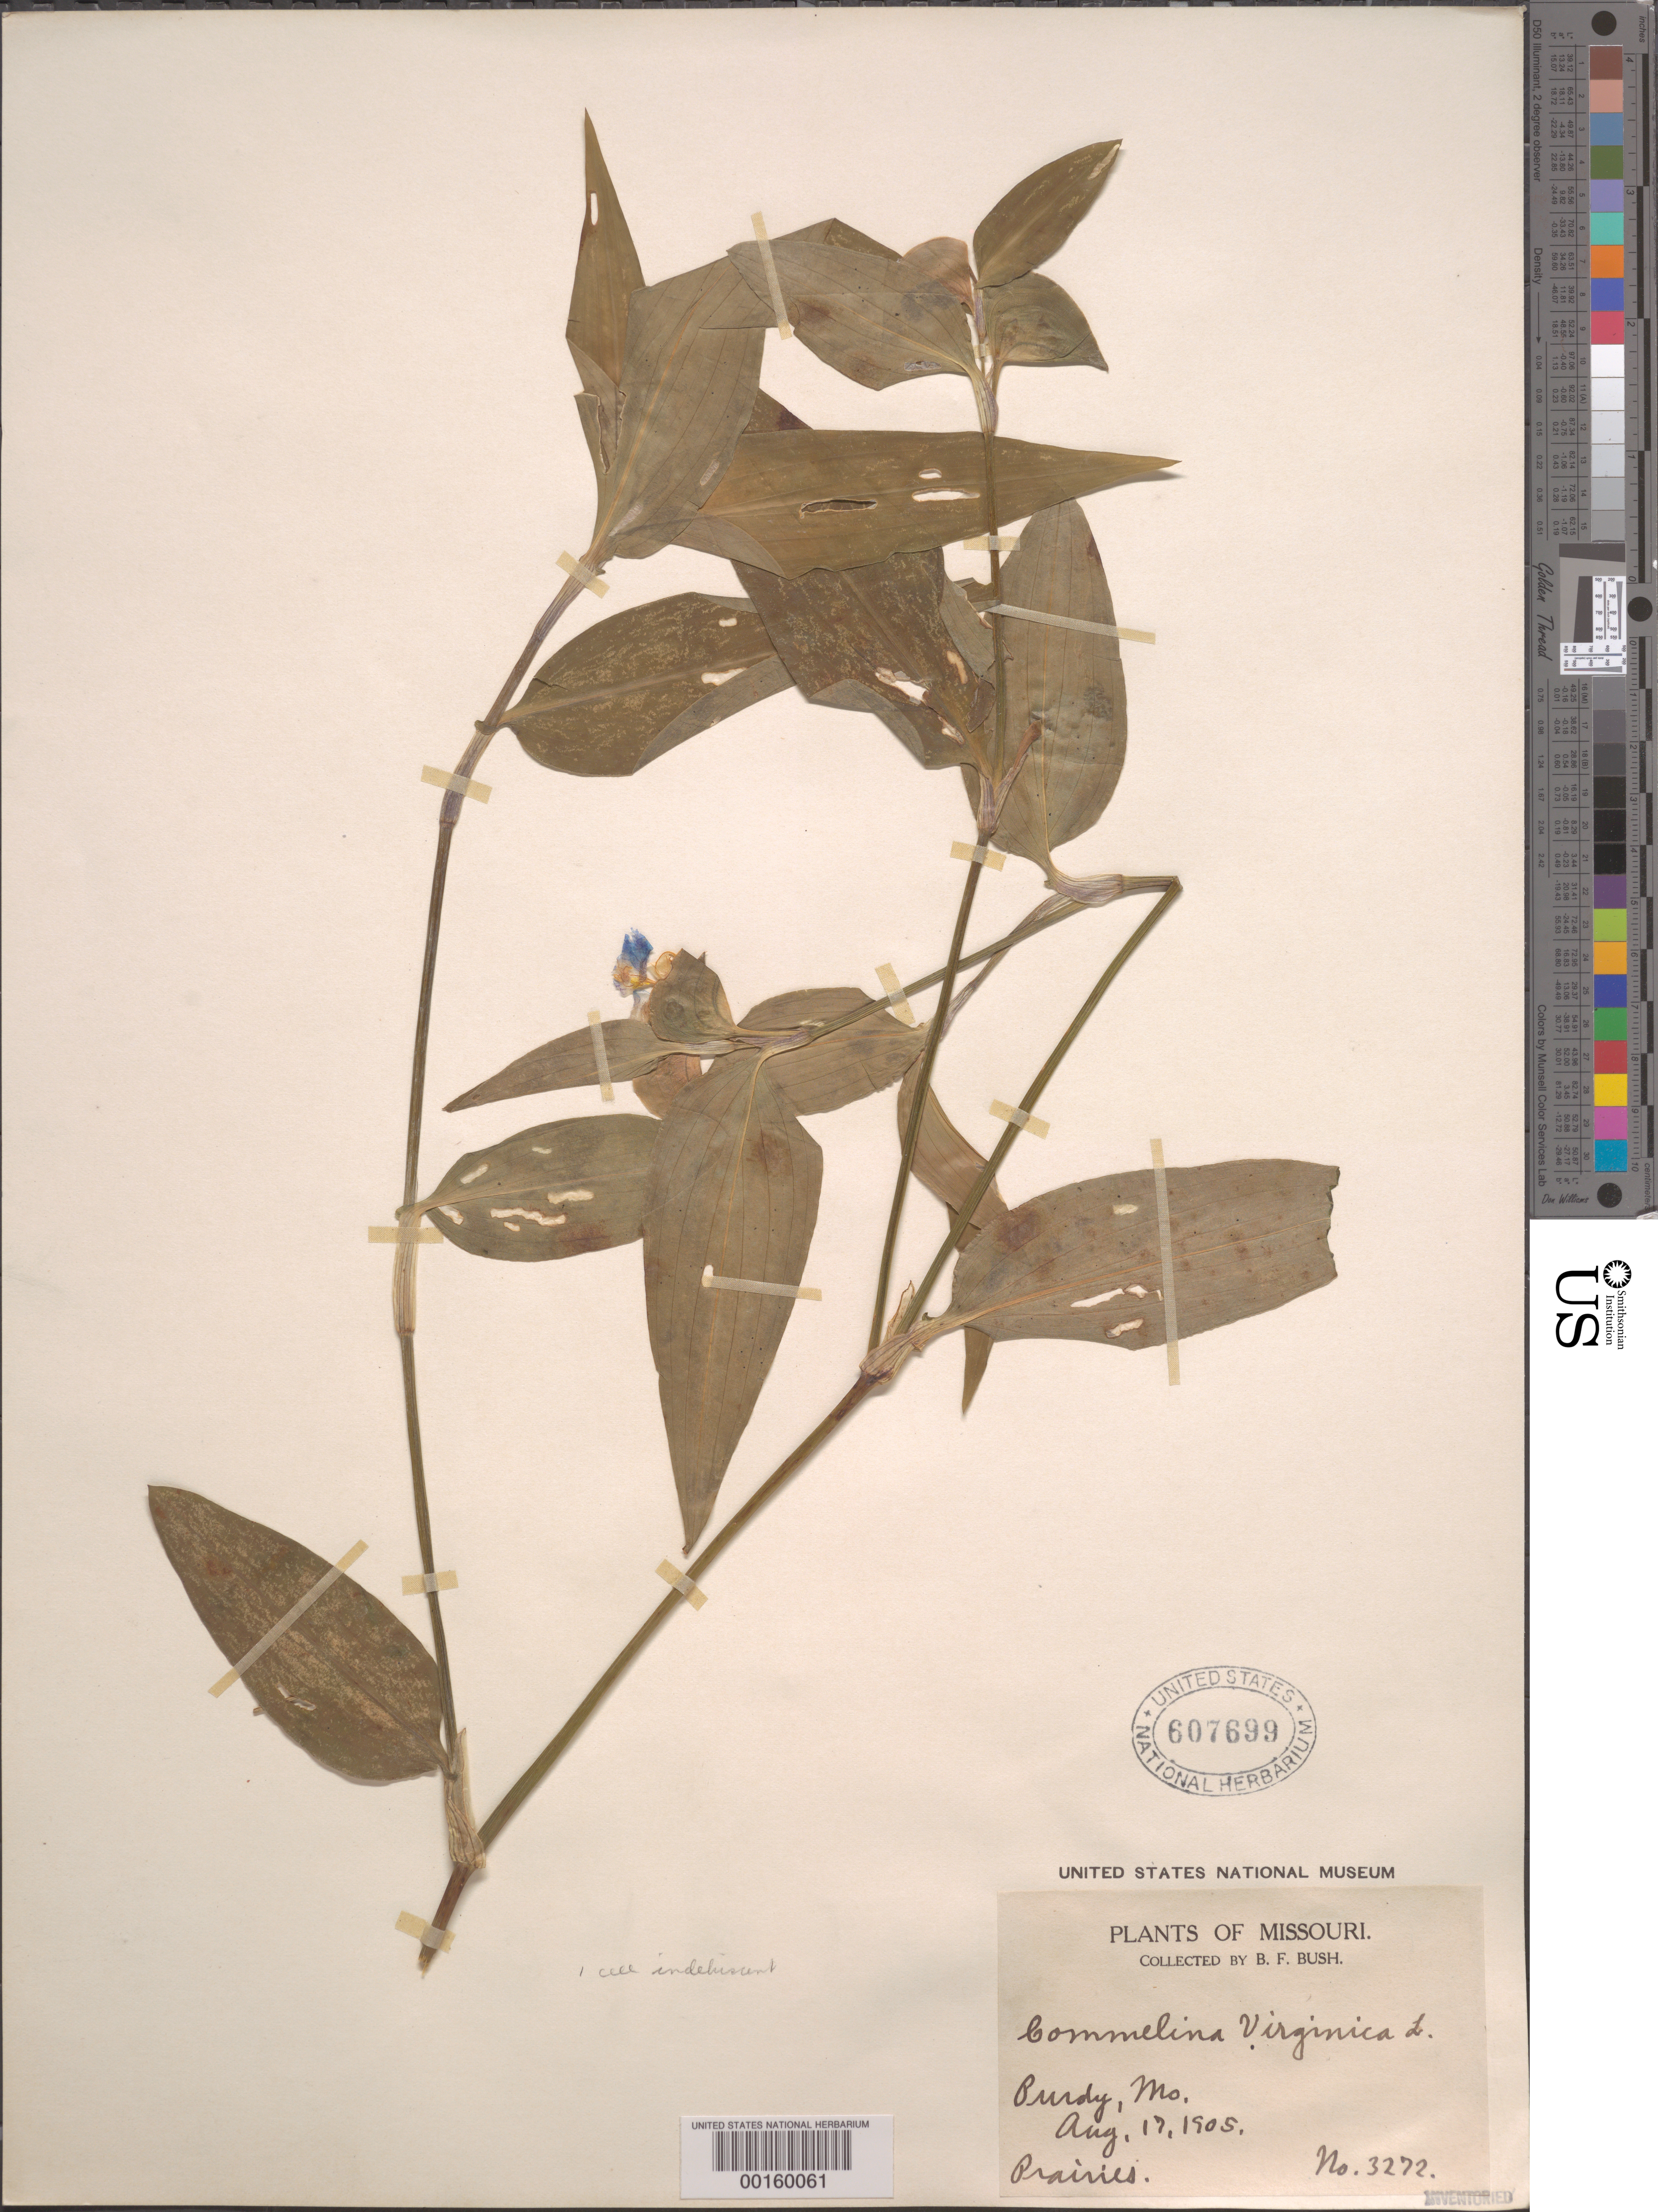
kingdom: Plantae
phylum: Tracheophyta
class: Liliopsida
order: Commelinales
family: Commelinaceae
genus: Commelina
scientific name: Commelina erecta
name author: L.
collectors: B. F. Bush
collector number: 3272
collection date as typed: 17 Aug 1905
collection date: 1905-08-17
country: United States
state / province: Missouri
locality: Purdy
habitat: Prairies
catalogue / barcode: US 607699